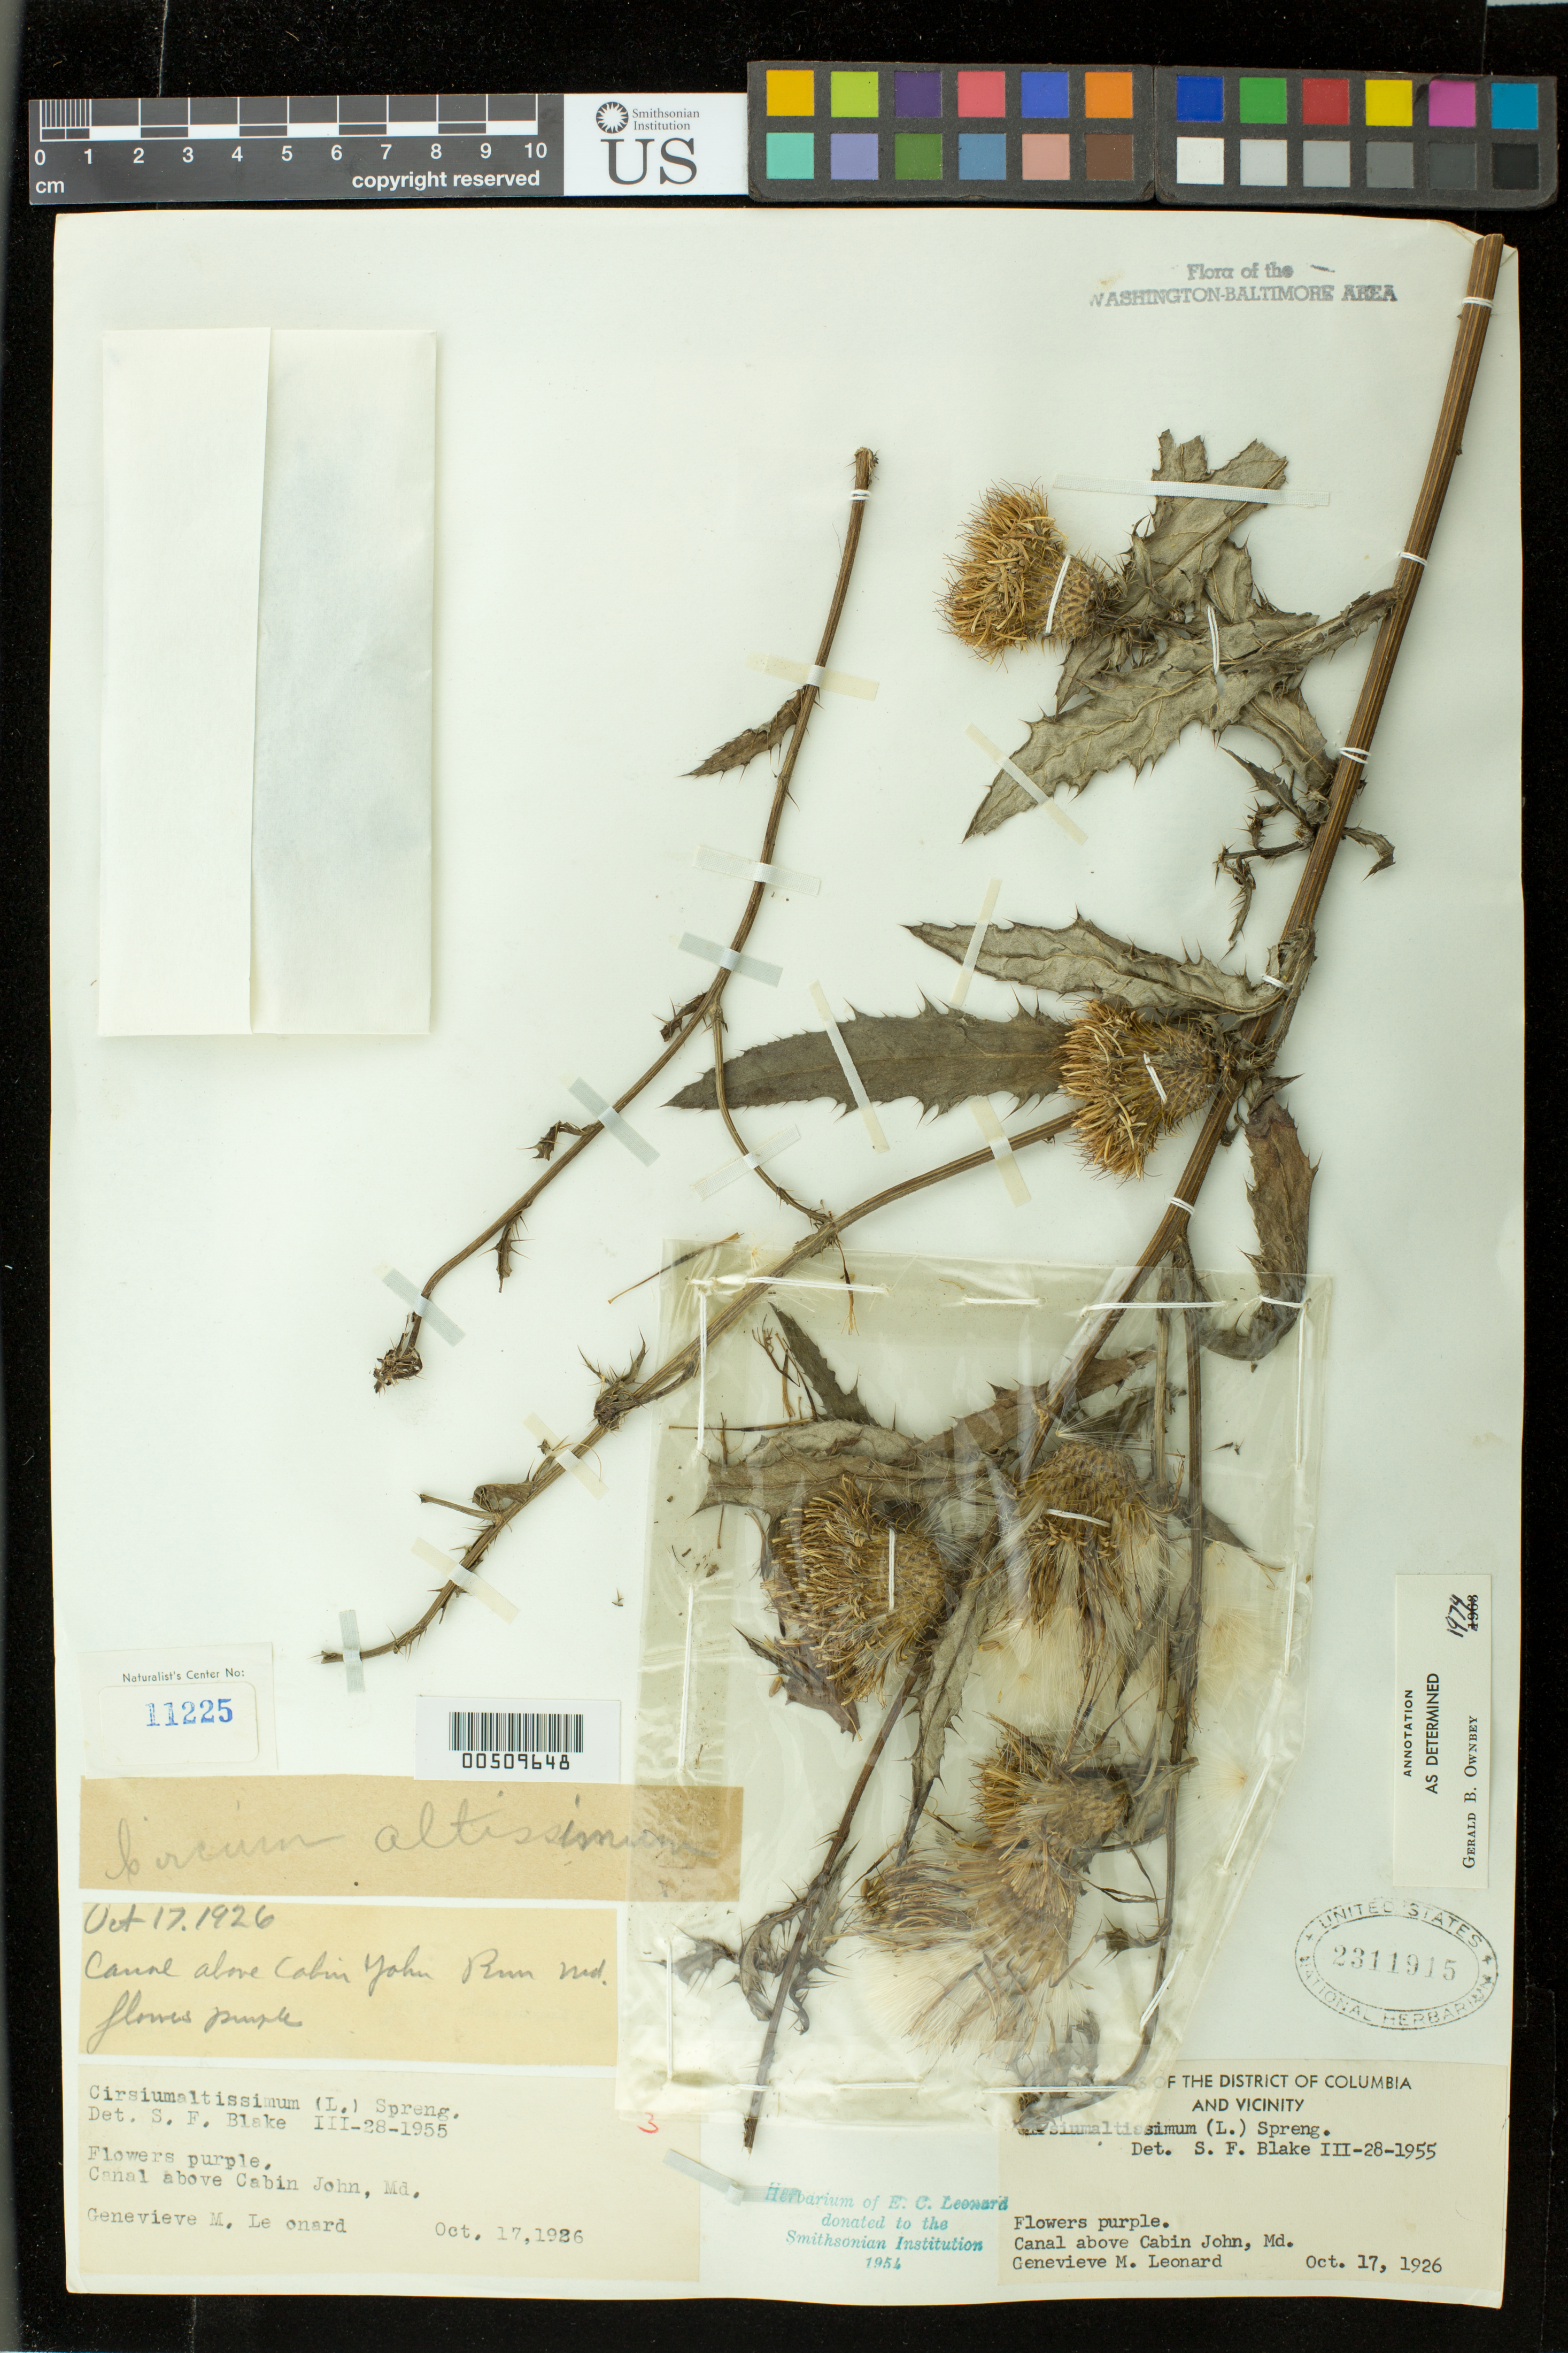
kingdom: Plantae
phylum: Tracheophyta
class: Magnoliopsida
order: Asterales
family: Asteraceae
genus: Cirsium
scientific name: Cirsium altissimum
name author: (L.) Hill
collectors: G. M. Leonard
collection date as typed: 17 Oct 1926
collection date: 1926-10-17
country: United States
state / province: Maryland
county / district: Montgomery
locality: Canal above Cabin John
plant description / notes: Specimens returned from Naturalist Center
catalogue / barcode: US 2311915